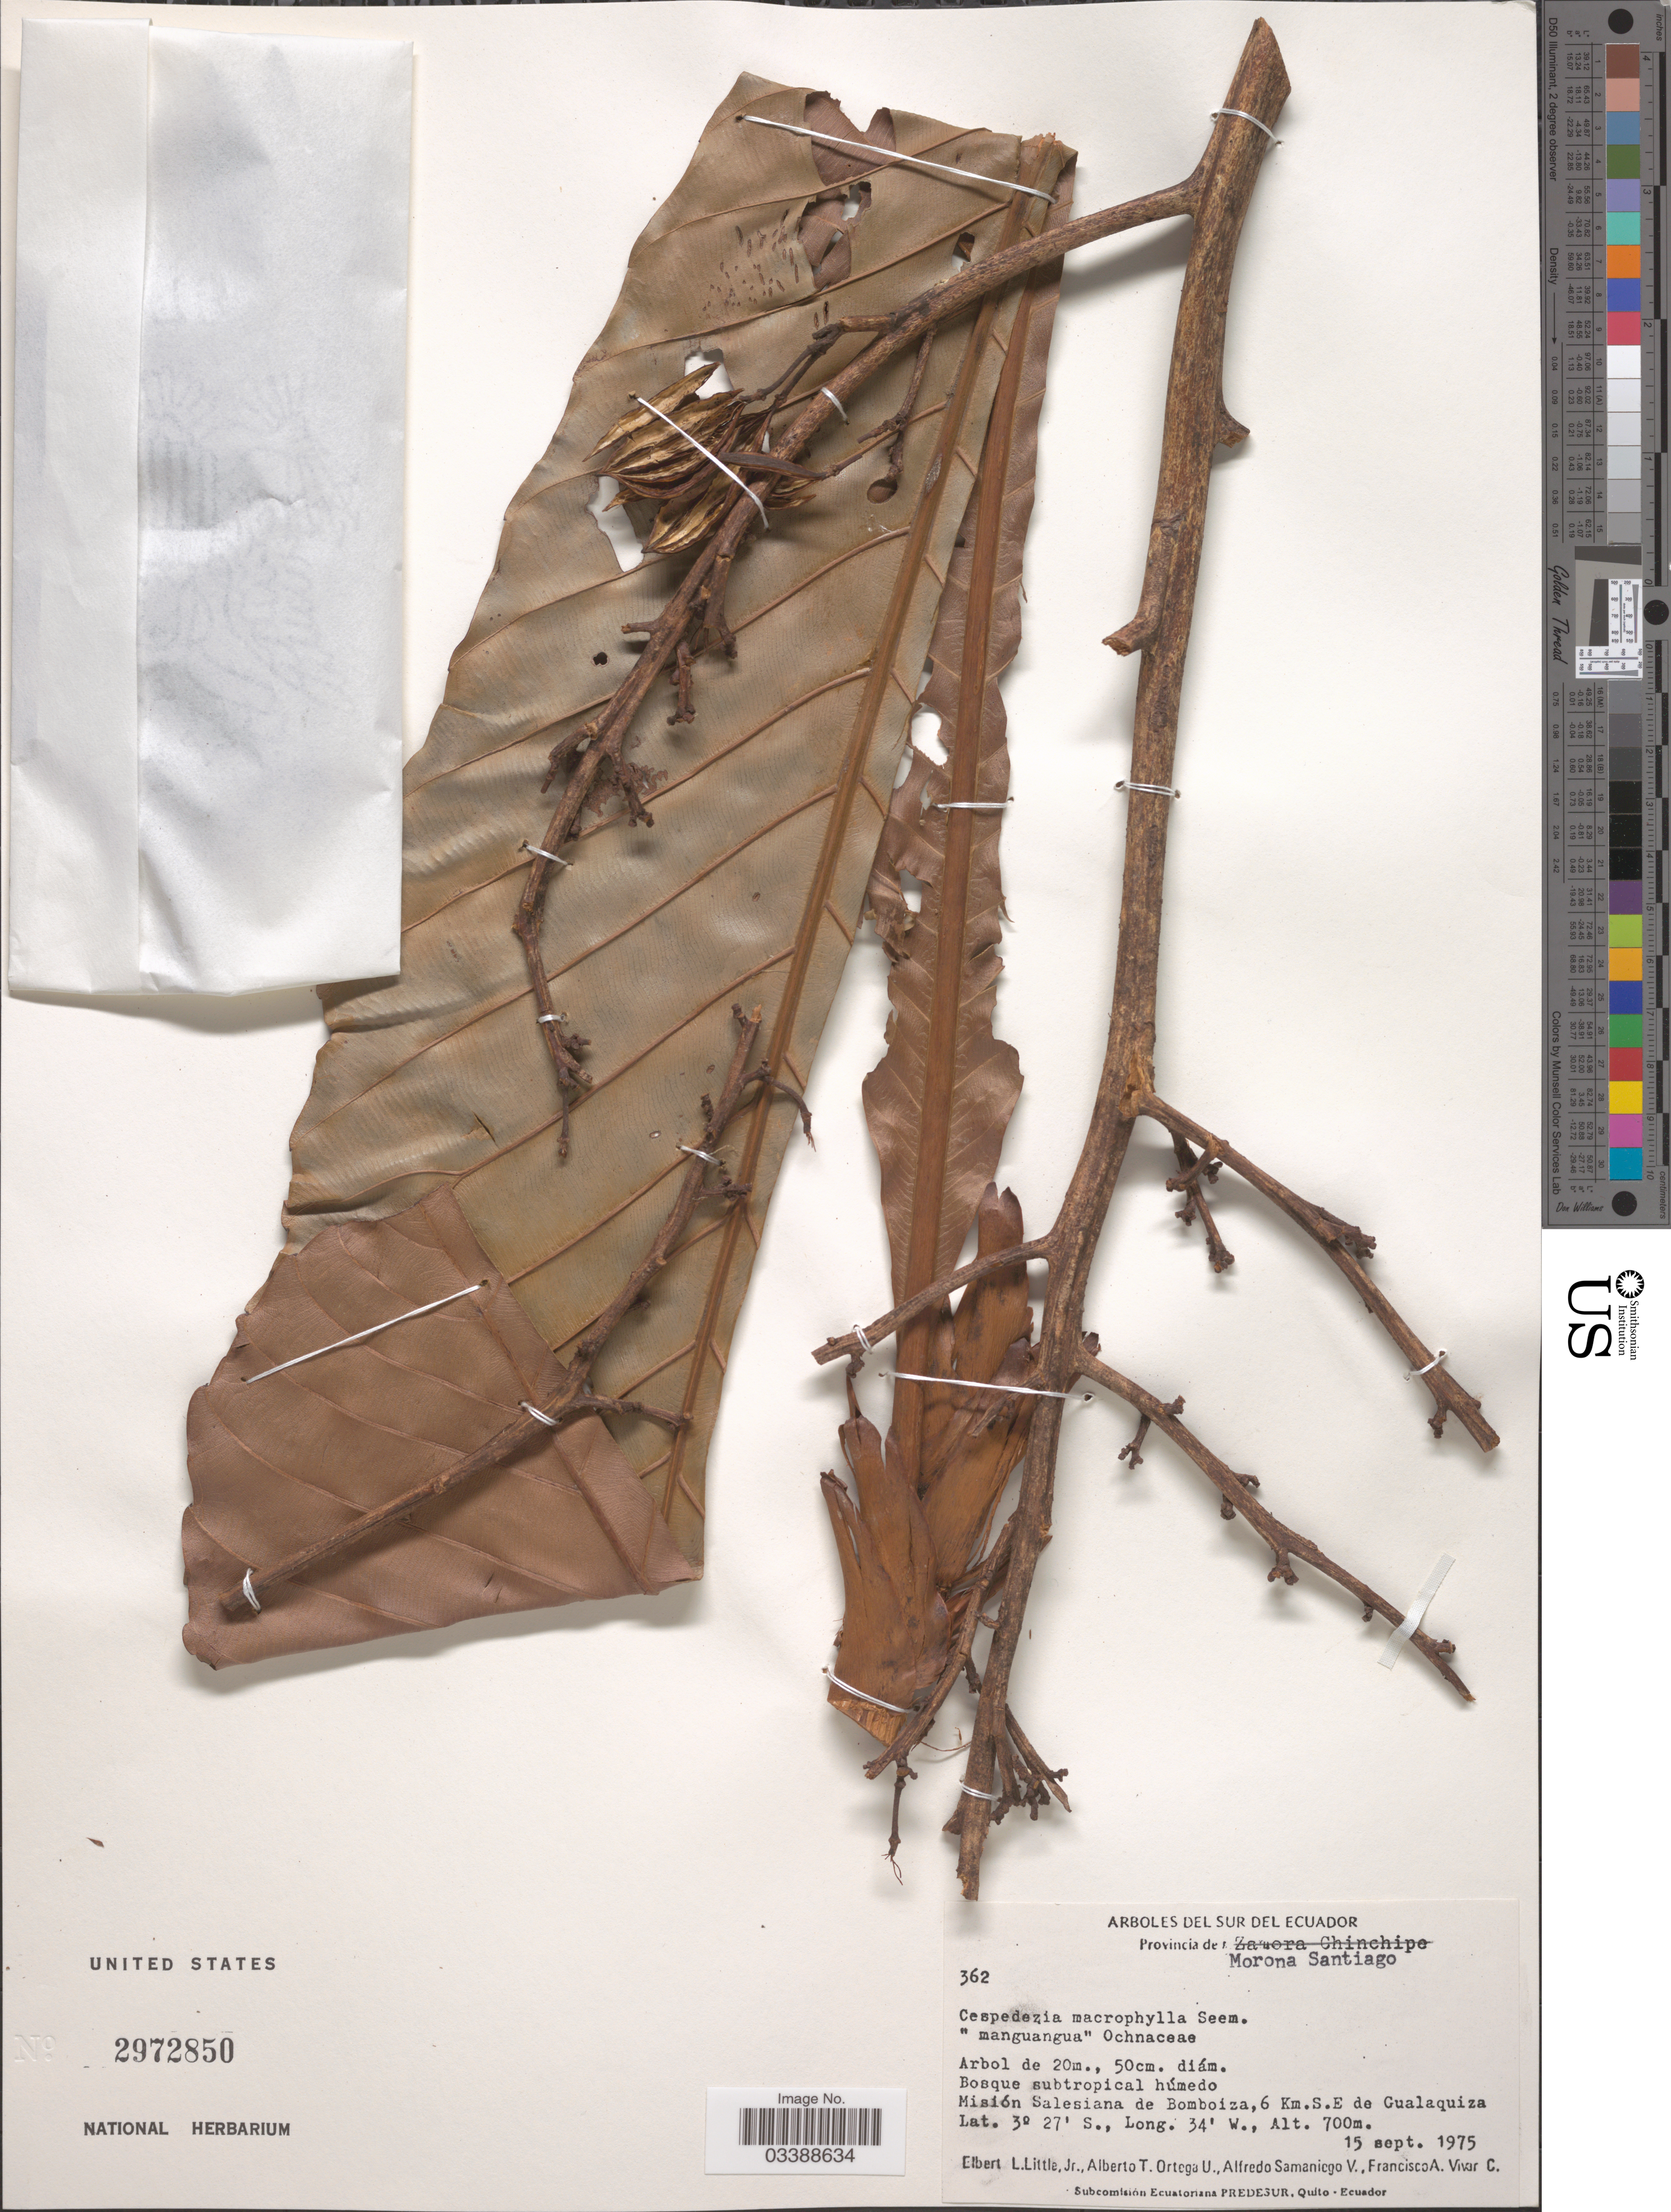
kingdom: Plantae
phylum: Tracheophyta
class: Magnoliopsida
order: Malpighiales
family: Ochnaceae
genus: Cespedesia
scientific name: Cespedesia macrophylla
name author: Seem.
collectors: E. L. Little, A. T. Ortega U., A. Samaniego & F. A. Vivar C.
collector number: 362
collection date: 1975-09-15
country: Ecuador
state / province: Morona-Santiago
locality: Sur del Ecuador. Misión Salesiana de Bomboiza, 6 Km. S.E. de Cualaquiza.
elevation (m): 700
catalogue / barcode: US 2972850